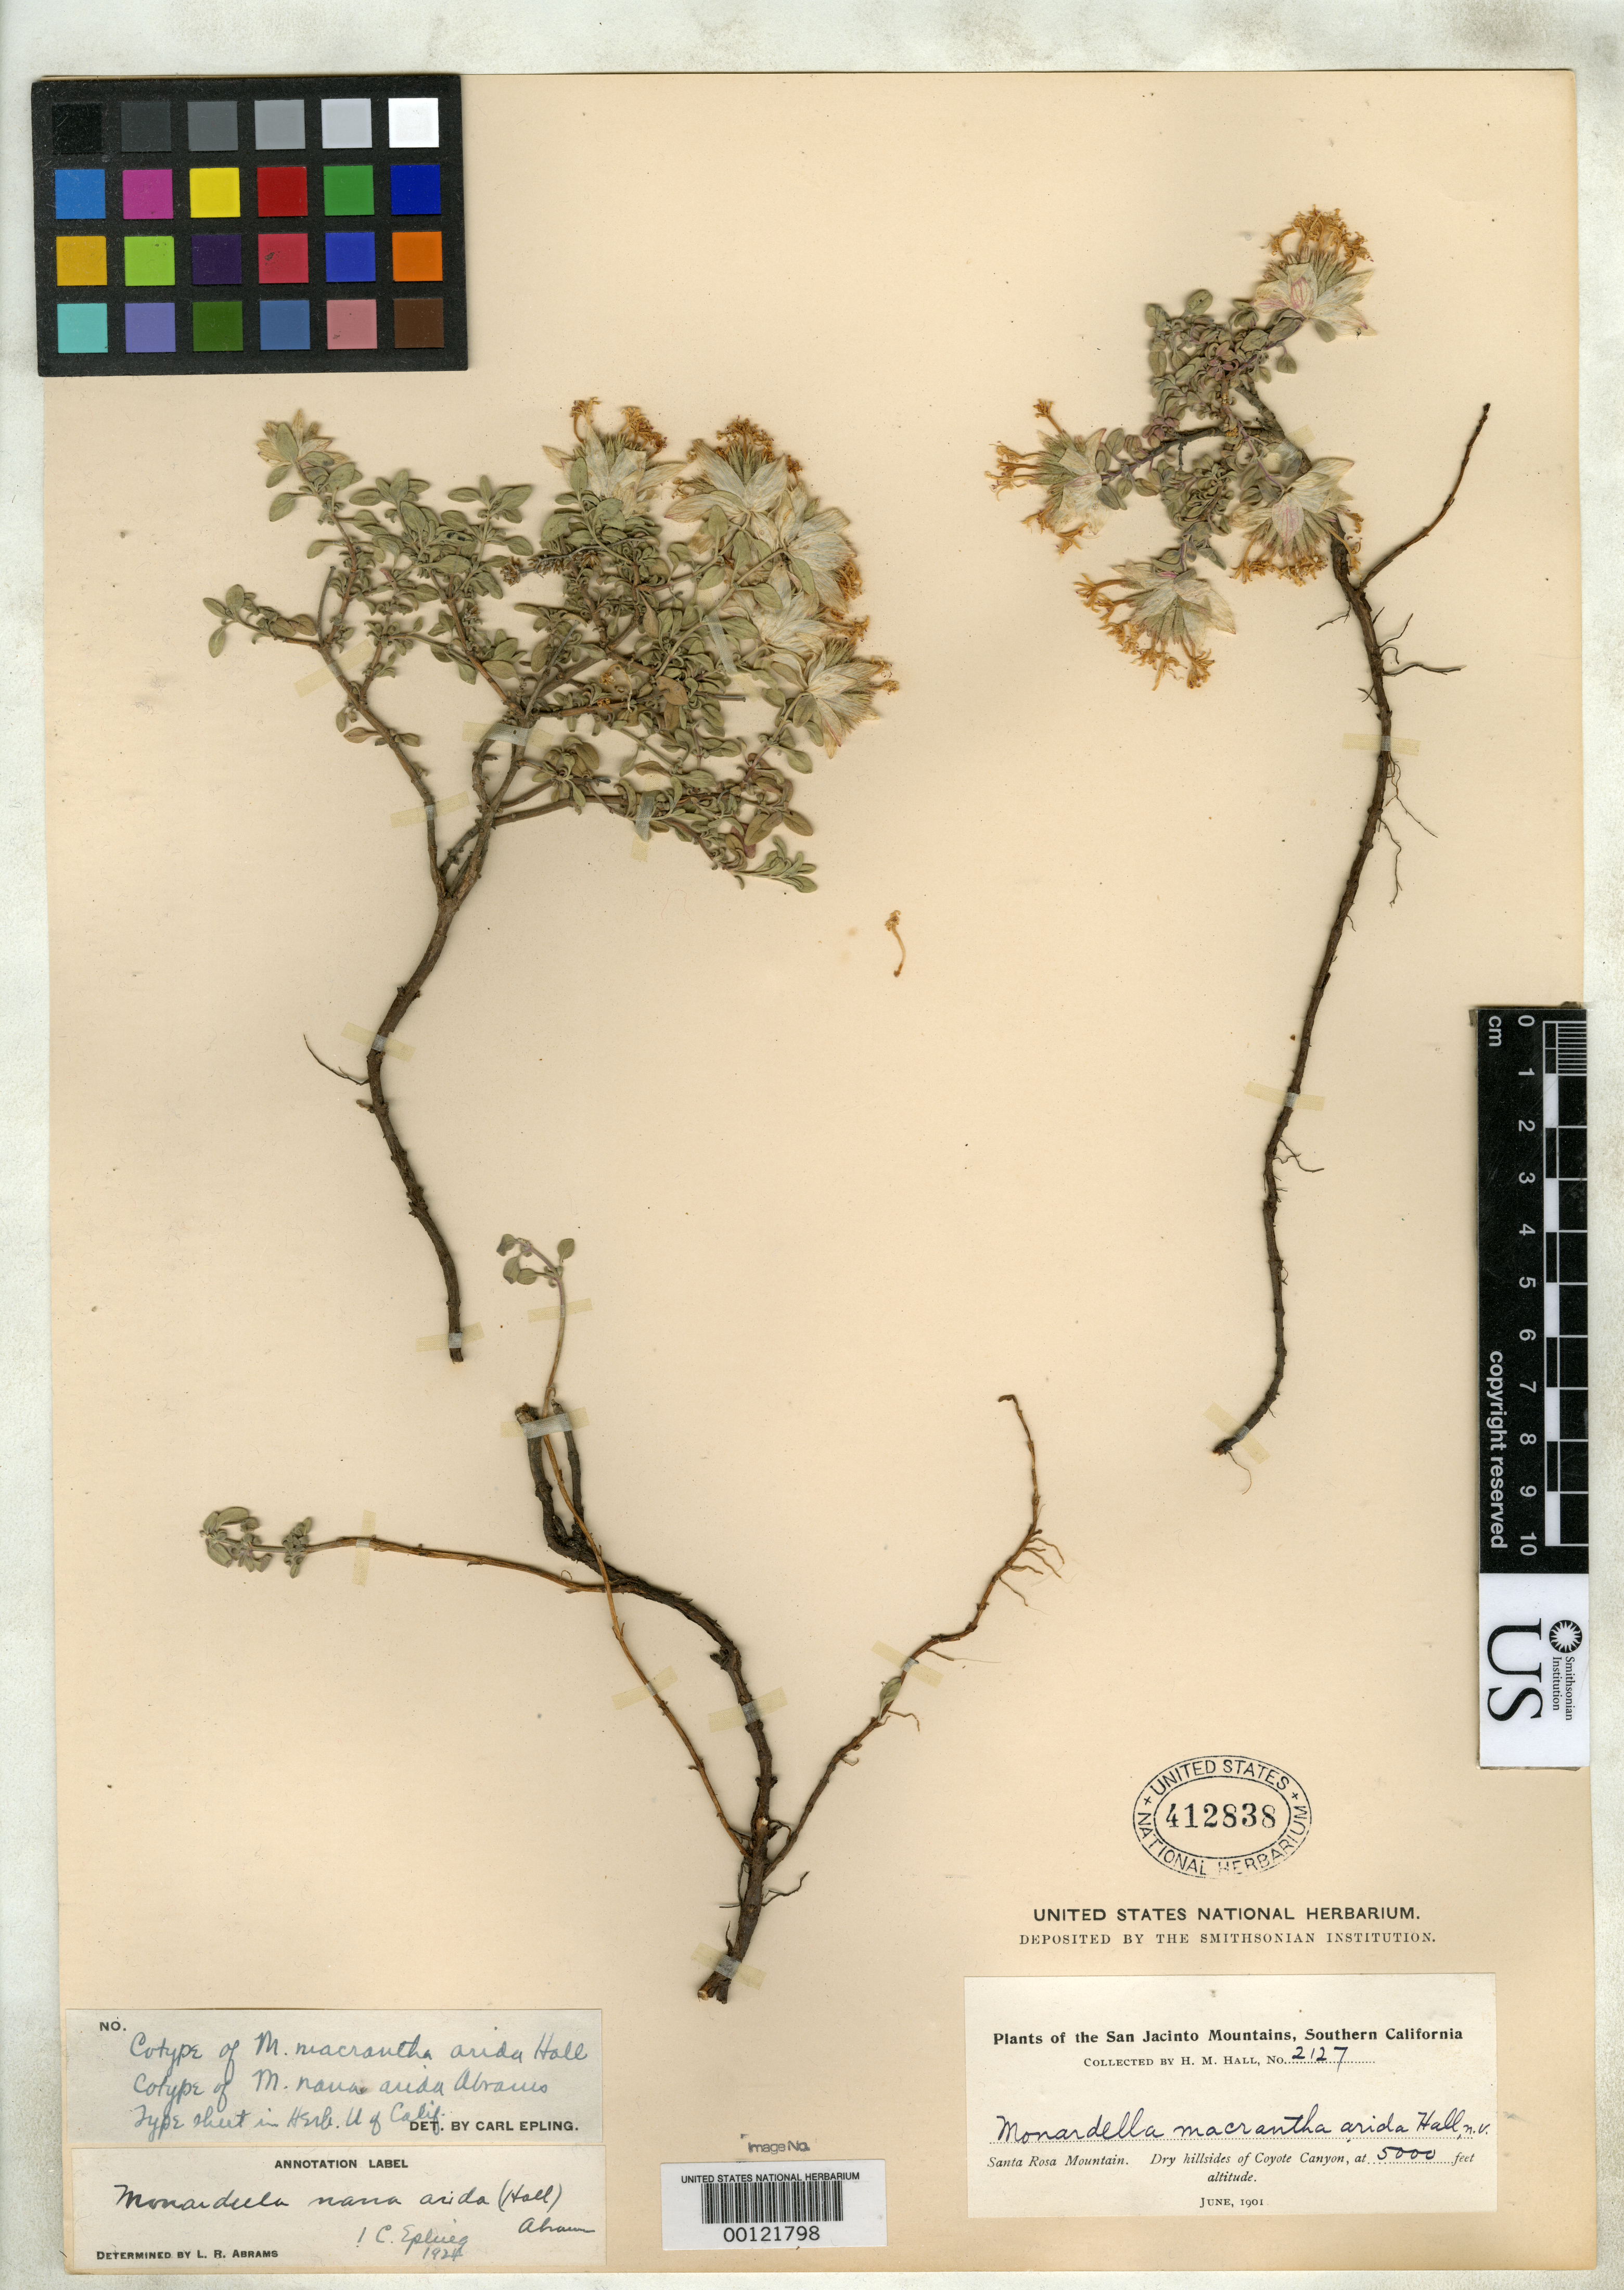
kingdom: Plantae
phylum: Tracheophyta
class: Magnoliopsida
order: Lamiales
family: Lamiaceae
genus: Monardella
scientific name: Monardella macrantha var. arida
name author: H.M. Hall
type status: Isotype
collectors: H. M. Hall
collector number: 2127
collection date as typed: Jun 1901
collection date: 1901-06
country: United States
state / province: California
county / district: Riverside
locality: San Jacinto Mt., Coyote Cr.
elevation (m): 1524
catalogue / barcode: US 412838